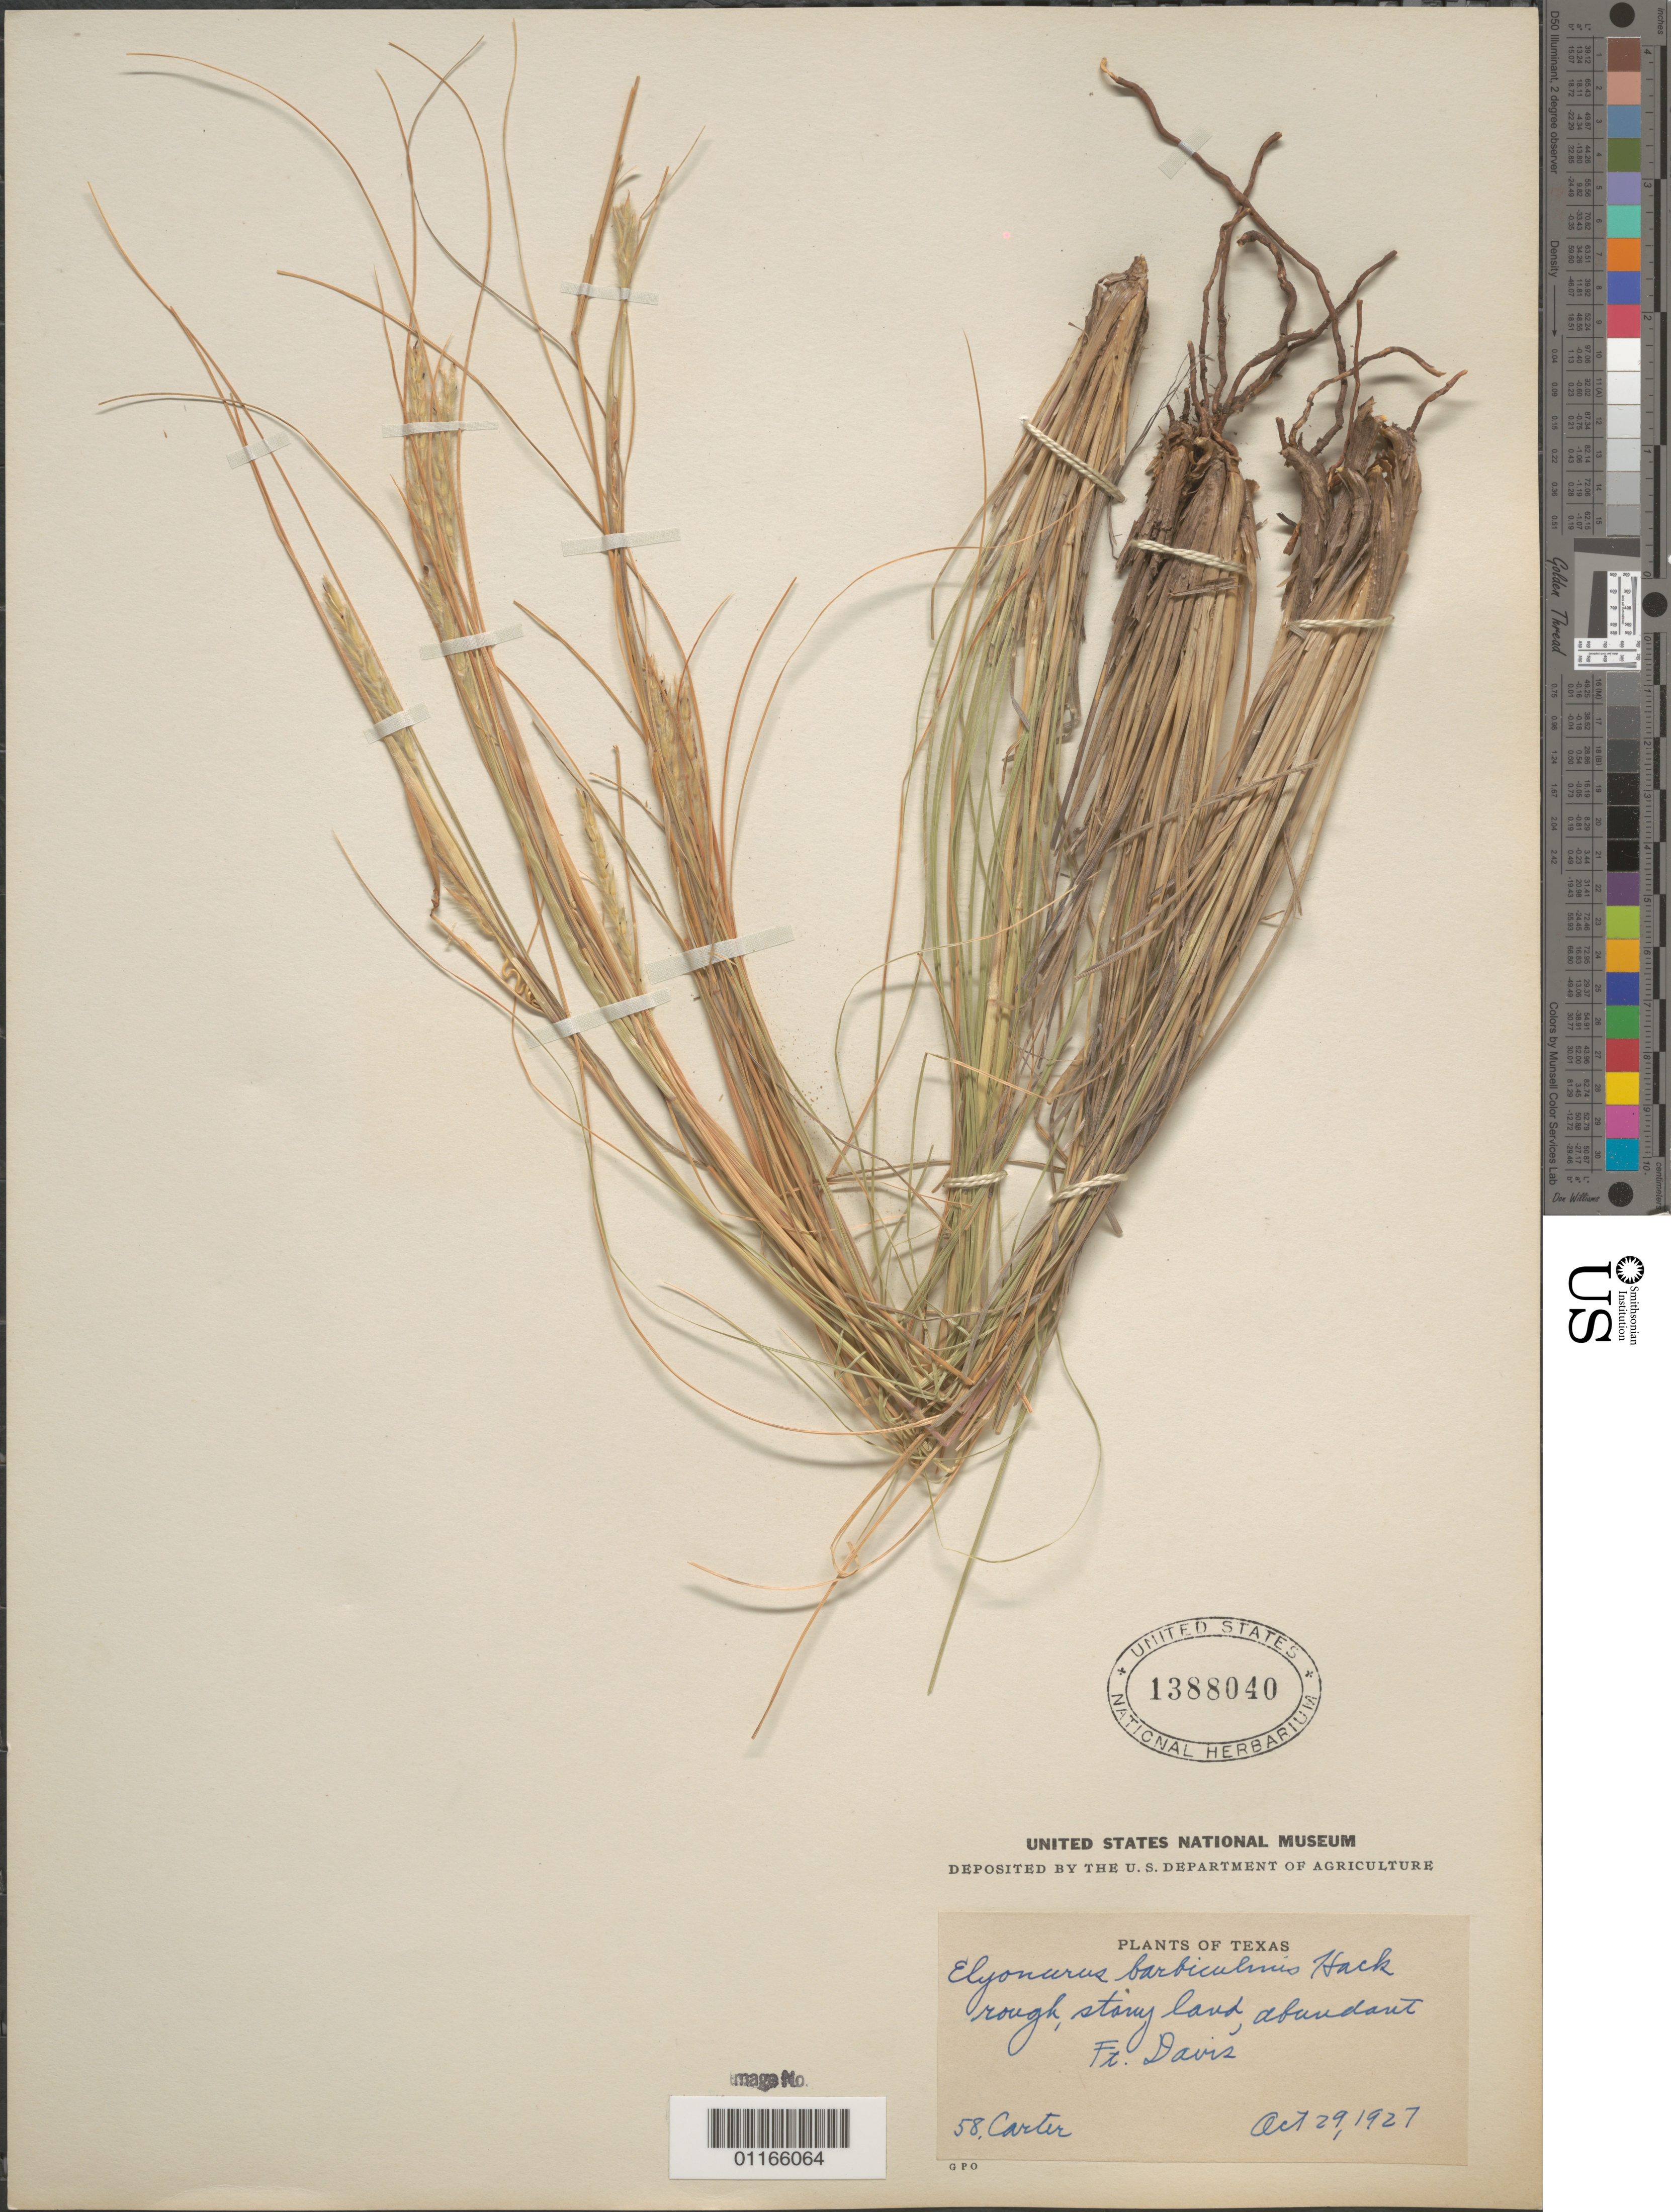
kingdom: Plantae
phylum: Tracheophyta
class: Liliopsida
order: Poales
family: Poaceae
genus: Elionurus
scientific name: Elionurus barbiculmis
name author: Hack. in A. DC.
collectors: -. Carter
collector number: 58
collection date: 1927-10-29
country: United States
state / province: Texas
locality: Ft. Davis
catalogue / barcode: US 1388040